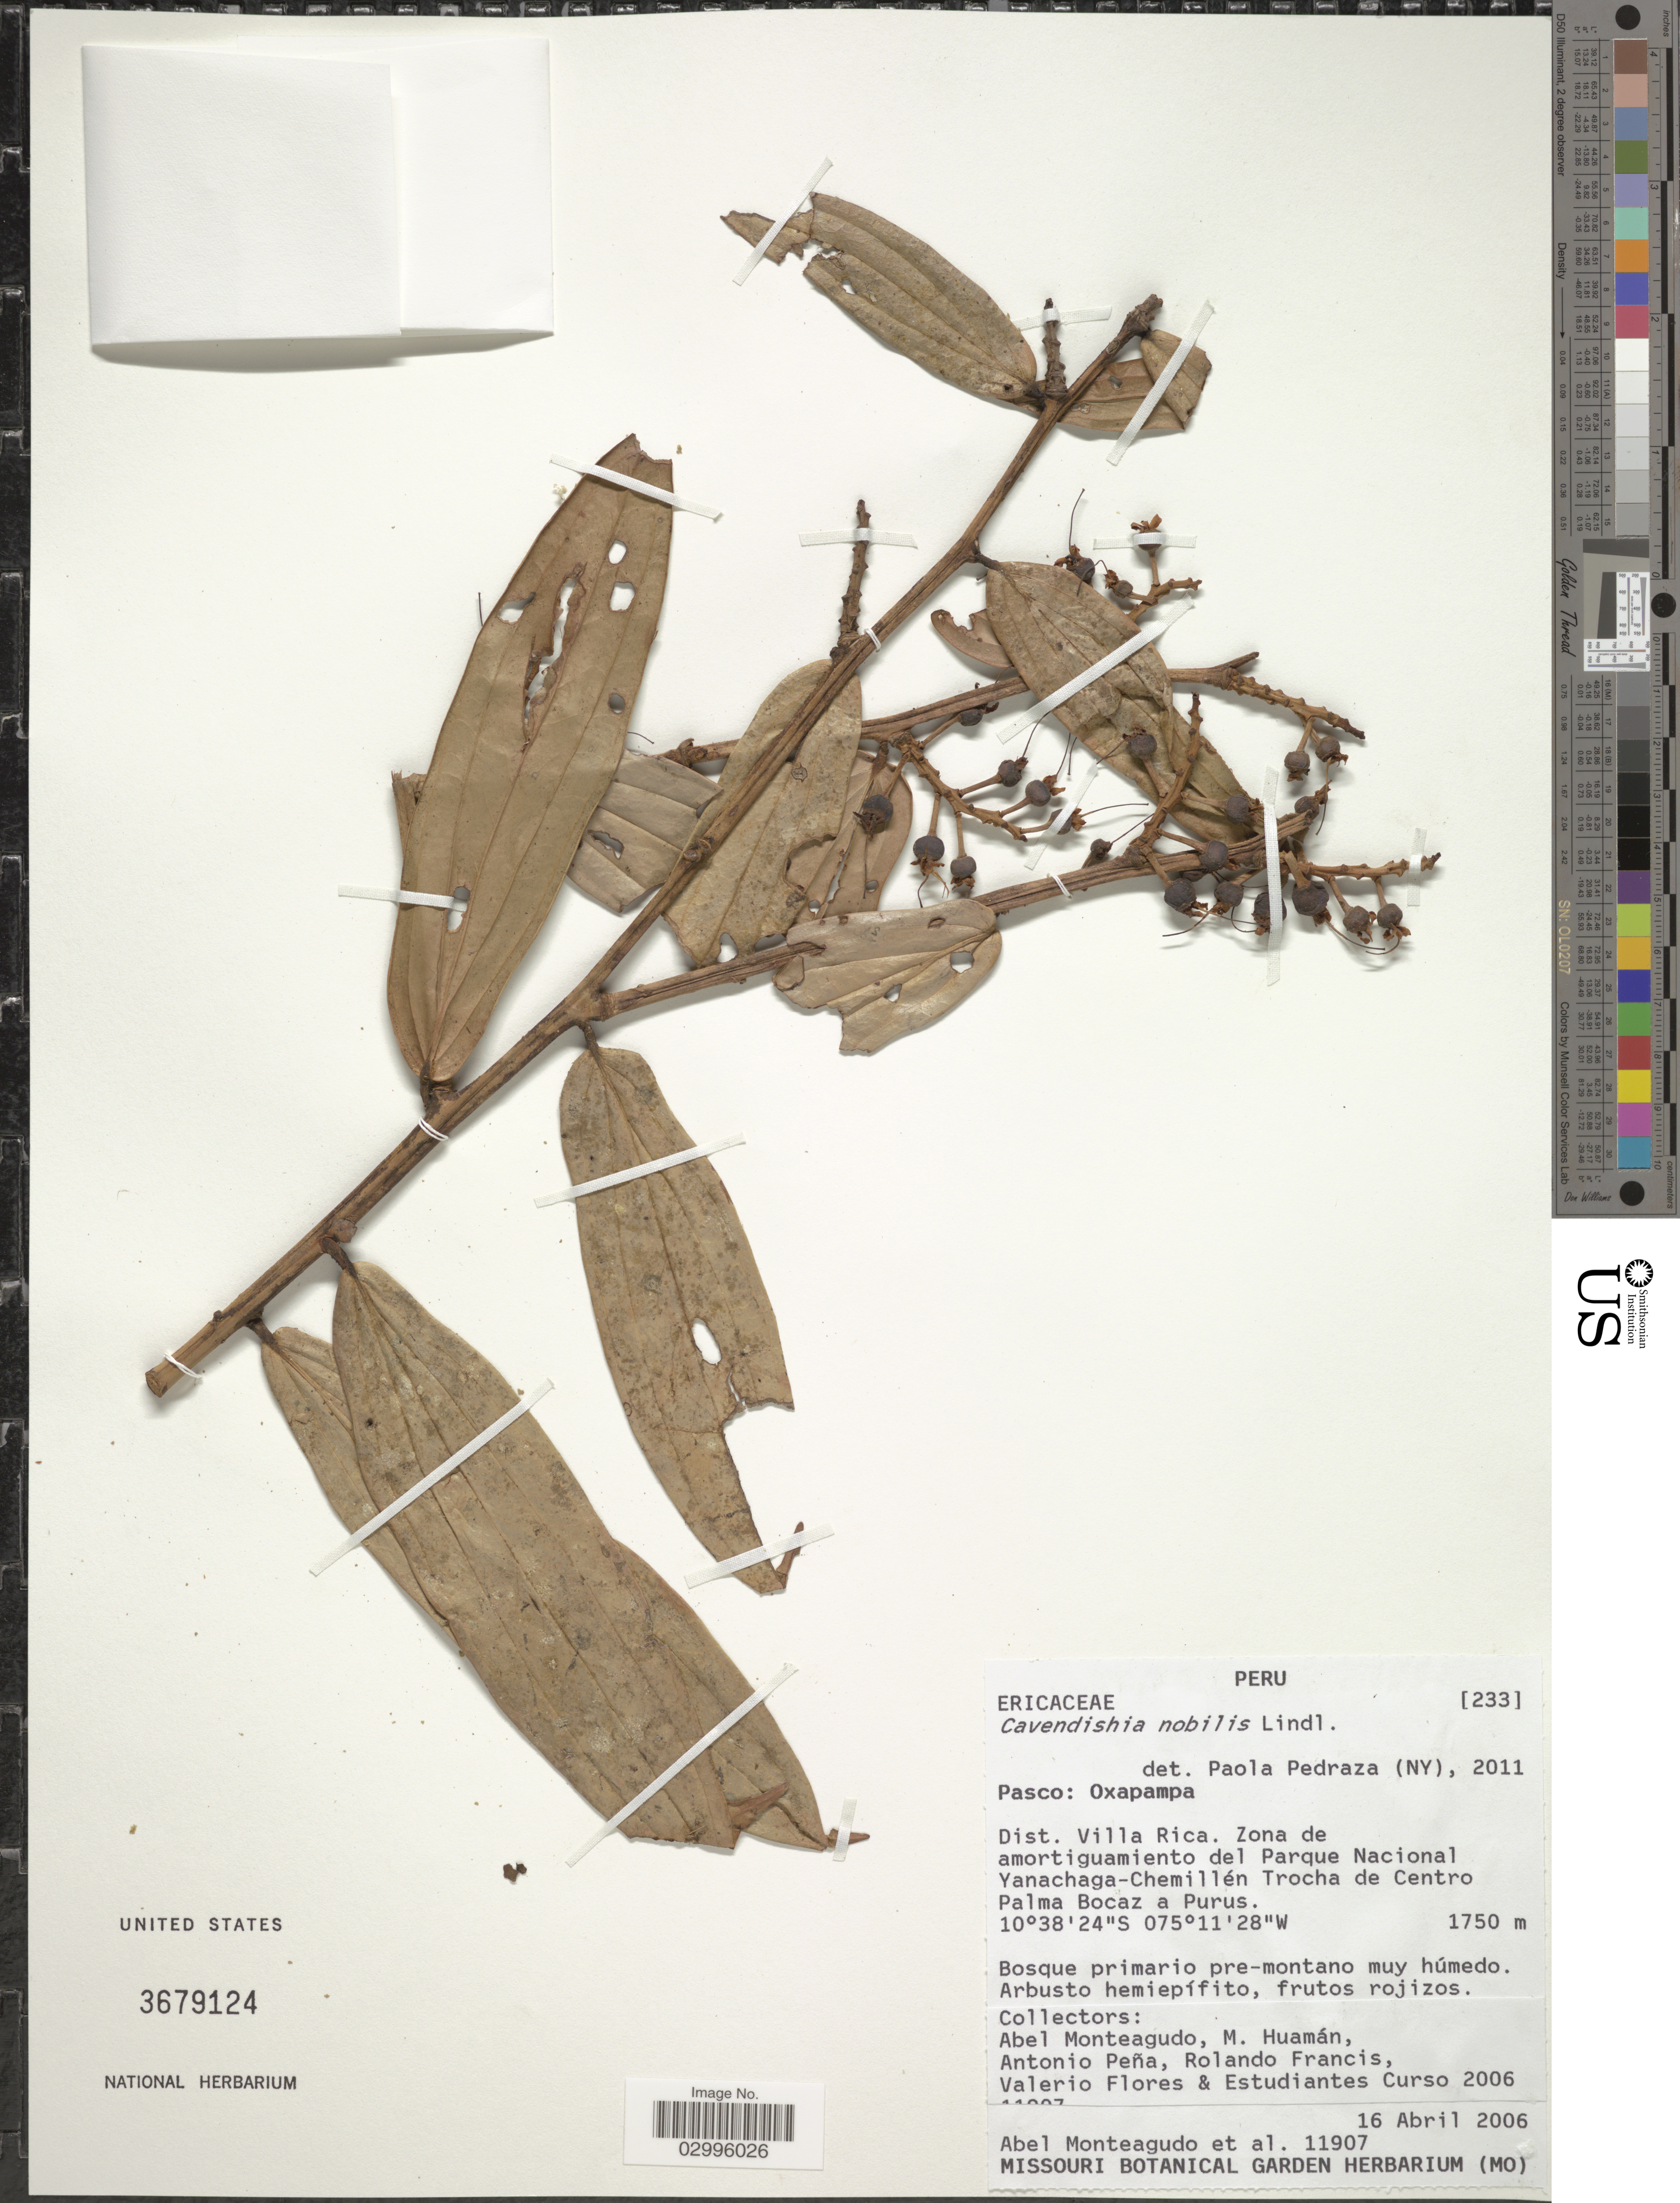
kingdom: Plantae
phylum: Tracheophyta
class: Magnoliopsida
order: Ericales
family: Ericaceae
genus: Cavendishia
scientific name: Cavendishia nobilis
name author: (Benth.) Lindl.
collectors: A. Monteagudo, M. Huamán, A. Peña & R. Francis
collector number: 11907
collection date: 2006-04-16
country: Peru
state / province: Pasco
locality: Oxapampa. Dist. Villa Rica. Zona de amortiguamiento del Parque Nacional Yanachaga-Chemillén Trocha de Centro Palma Bocaz a Purus.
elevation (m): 1750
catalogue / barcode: US 3679124